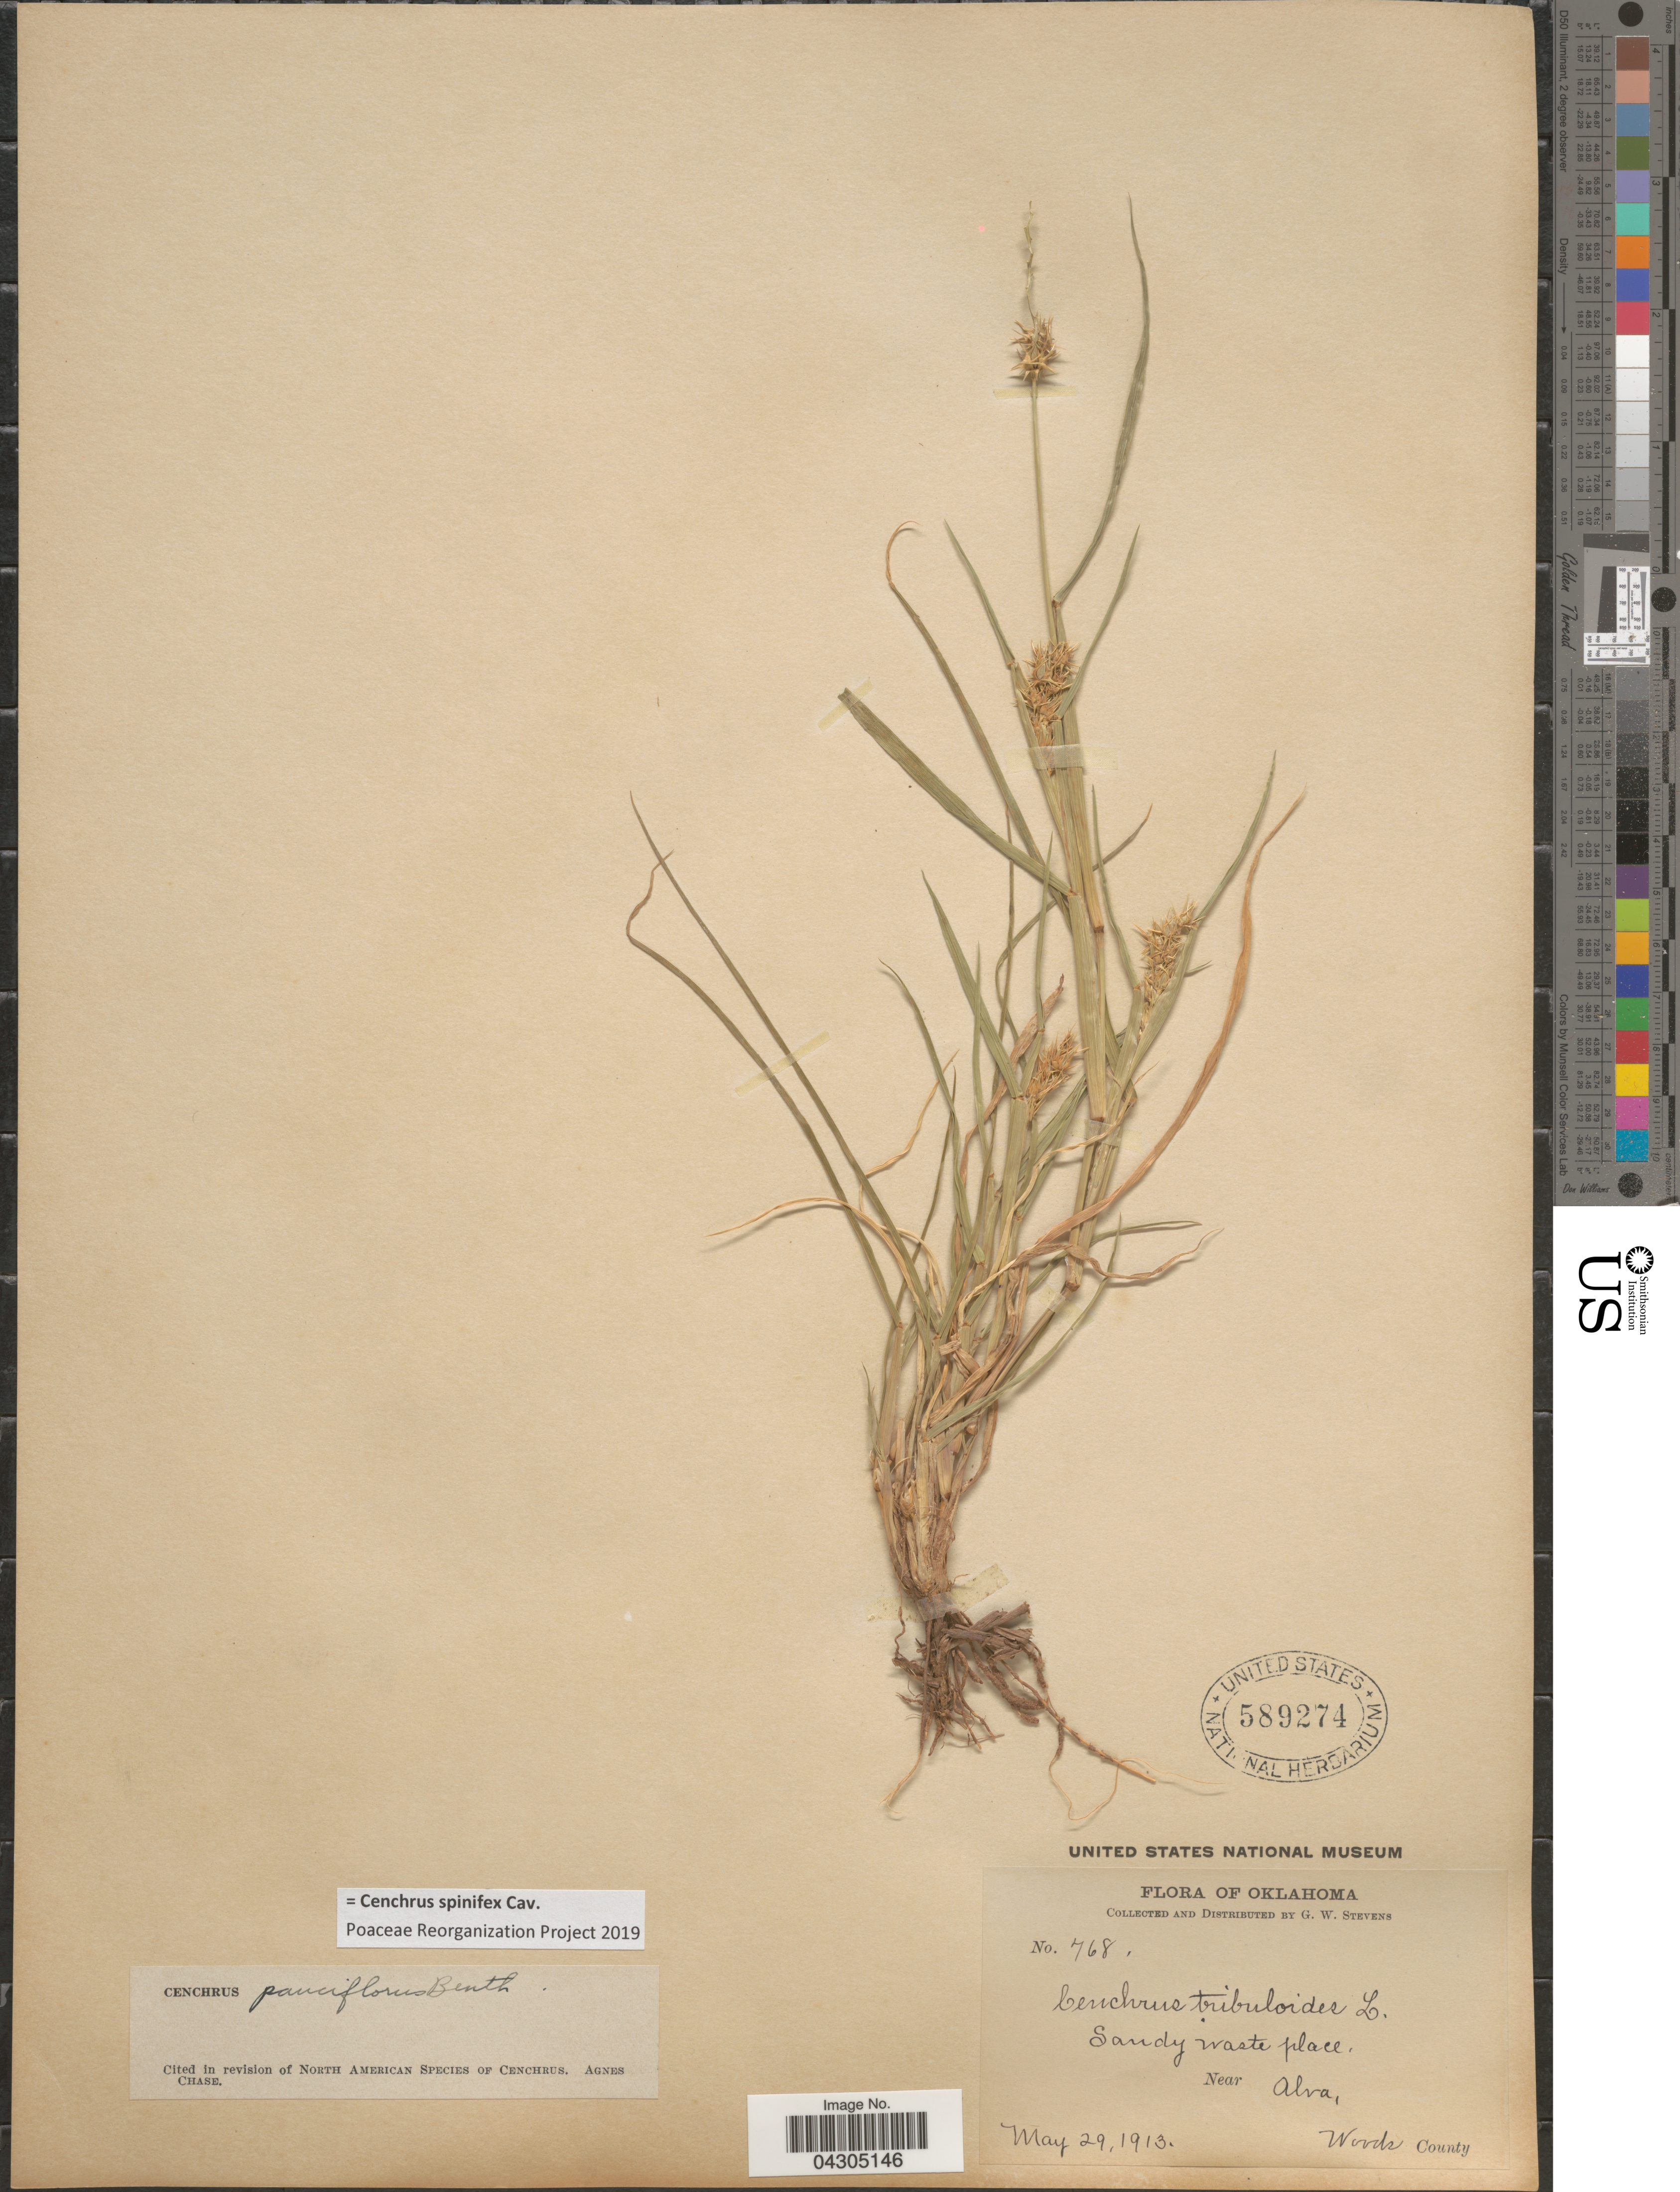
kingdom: Plantae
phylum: Tracheophyta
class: Liliopsida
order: Poales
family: Poaceae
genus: Cenchrus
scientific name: Cenchrus spinifex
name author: Cav.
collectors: G. W. Stevens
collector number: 768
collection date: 1913-05-29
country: United States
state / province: Oklahoma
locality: Sandy waste place. Near Alva, Woods County.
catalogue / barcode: US 589274